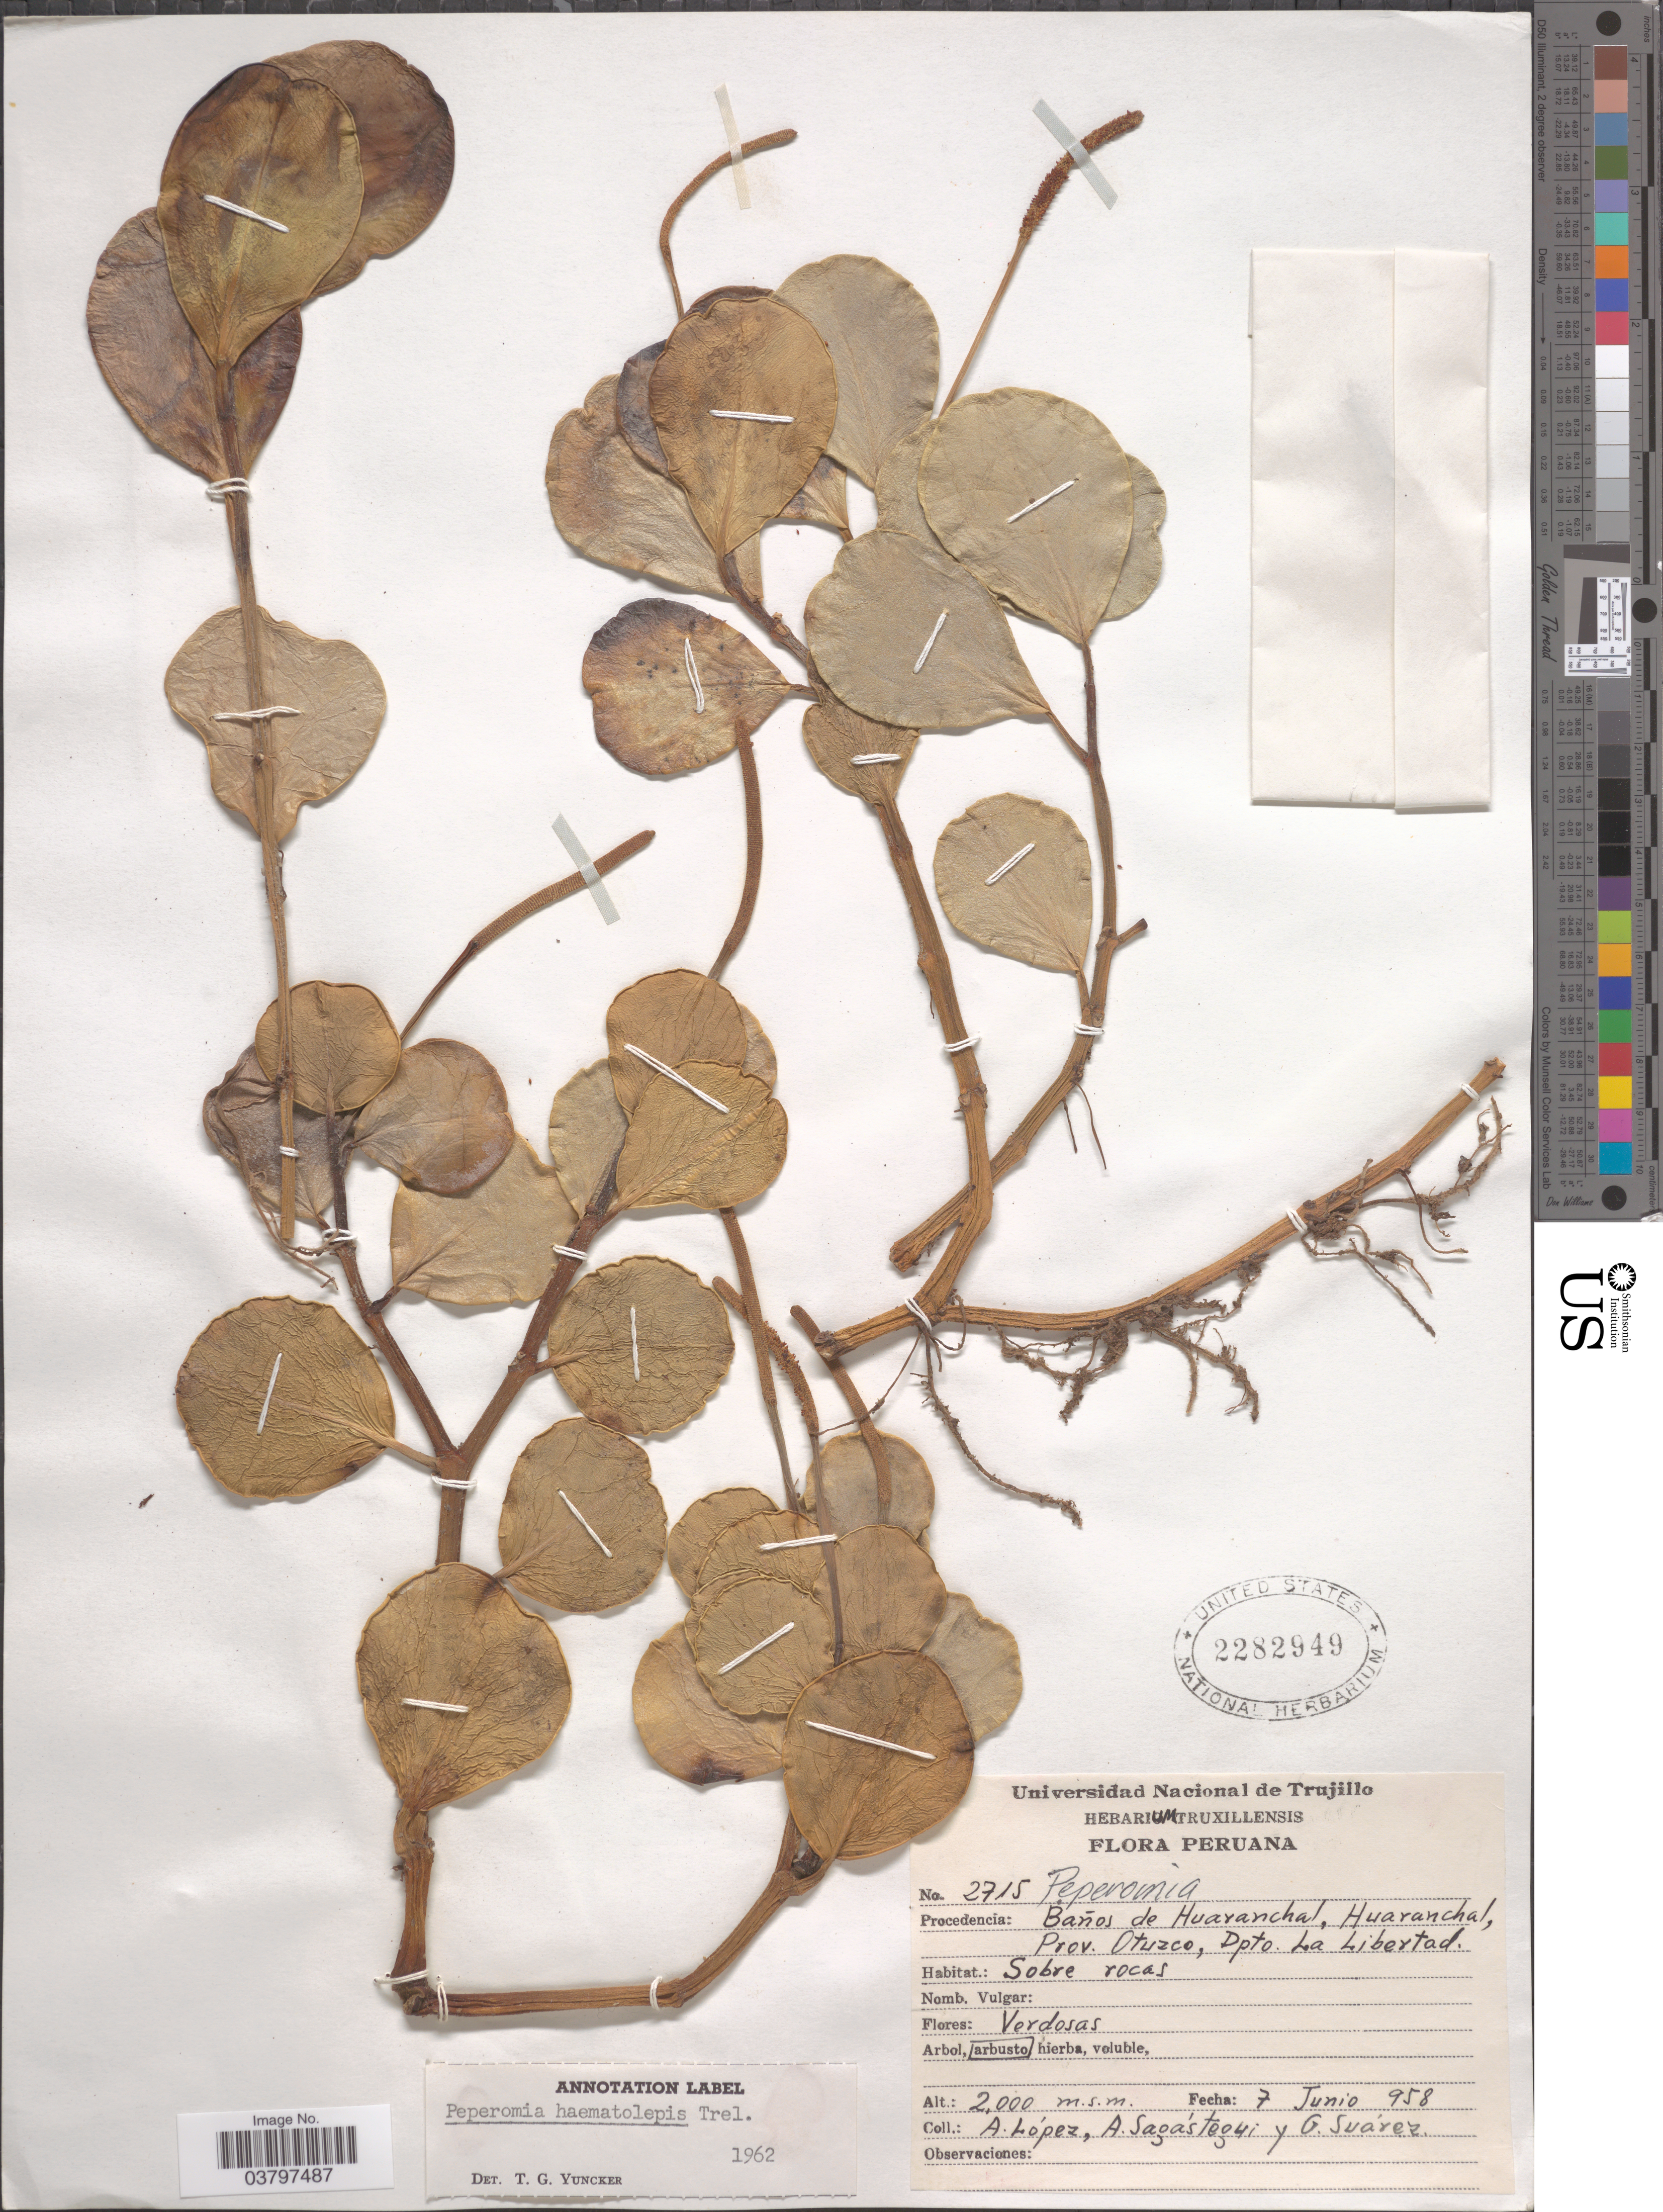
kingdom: Plantae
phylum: Tracheophyta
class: Magnoliopsida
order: Piperales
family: Piperaceae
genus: Peperomia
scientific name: Peperomia haematolepis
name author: Trel.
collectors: A. López, A. Sagastegui & G. Suárez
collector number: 2715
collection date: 1958-06-07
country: Peru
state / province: La Libertad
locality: Baños de Huaranchal, Huaranchal, Prov. Otuzco, Dpto. La Libertad.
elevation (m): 2000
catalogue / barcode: US 2282949